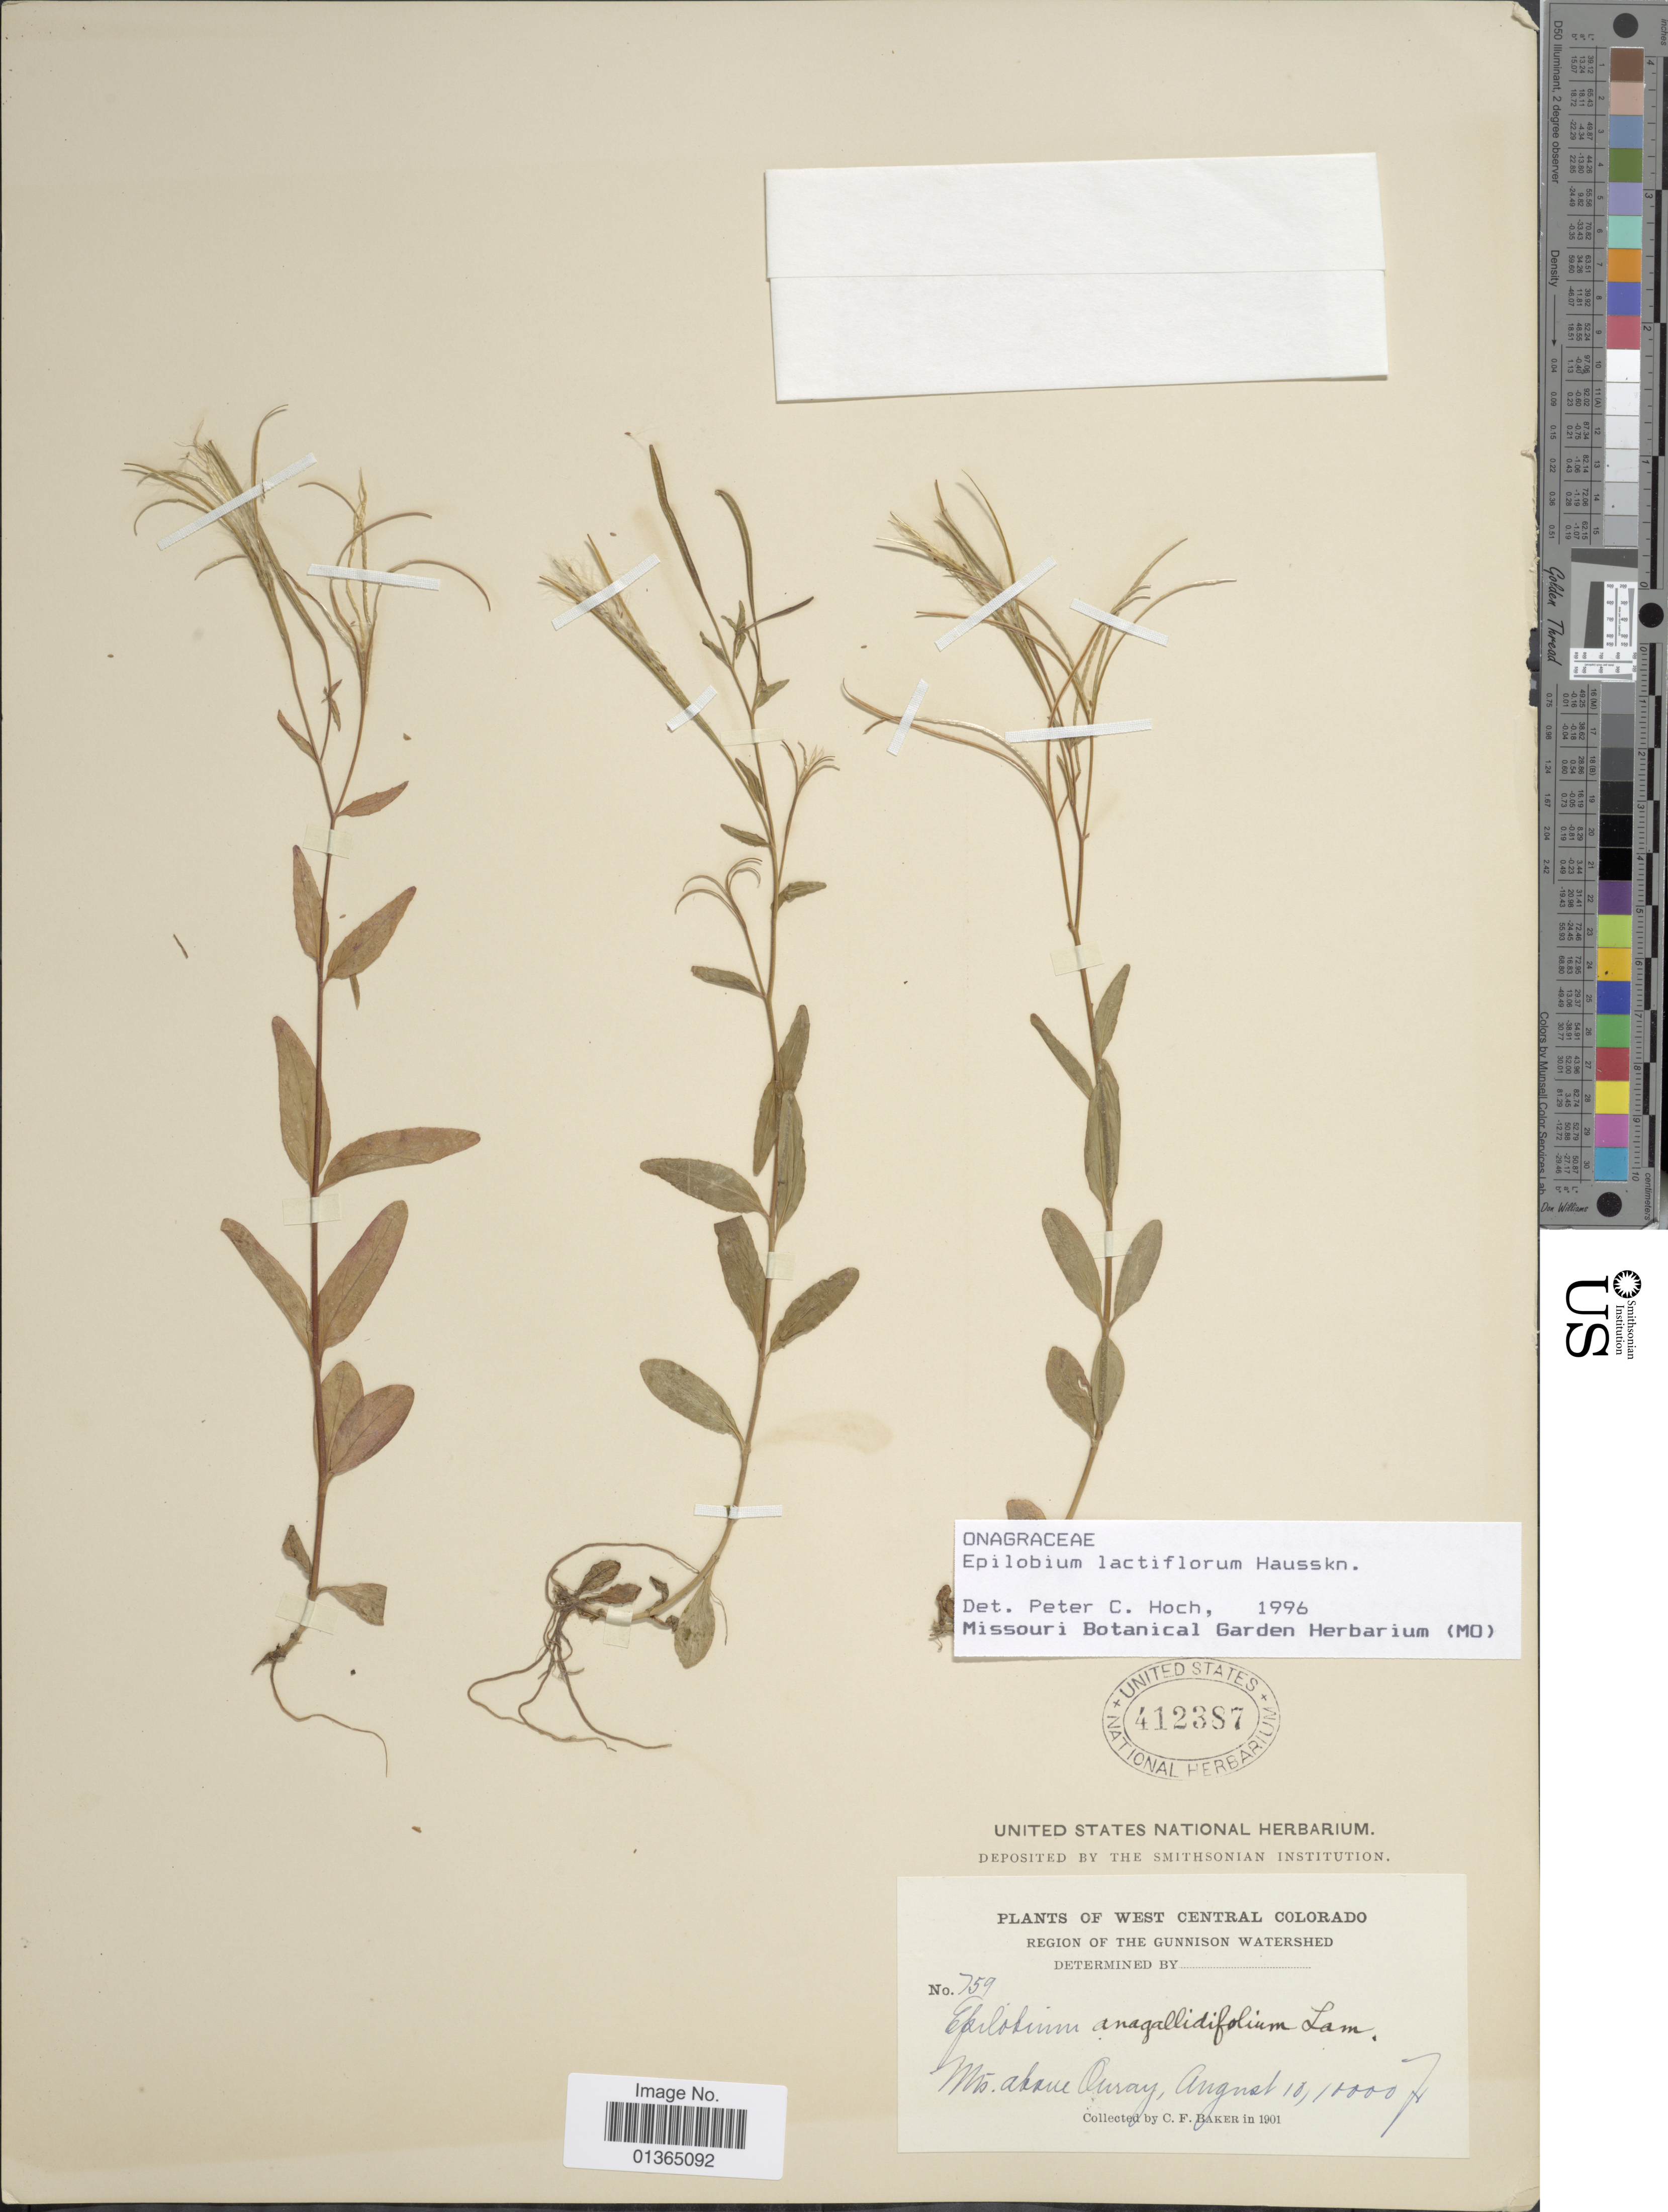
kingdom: Plantae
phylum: Tracheophyta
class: Magnoliopsida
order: Myrtales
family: Onagraceae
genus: Epilobium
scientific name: Epilobium lactiflorum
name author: Hausskn.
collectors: C. F. Baker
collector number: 759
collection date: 1901-08-10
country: United States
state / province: Colorado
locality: West Central Colorado. Region of the Gunnison Watershed. Mts. above Ouray.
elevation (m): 3048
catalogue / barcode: US 412387